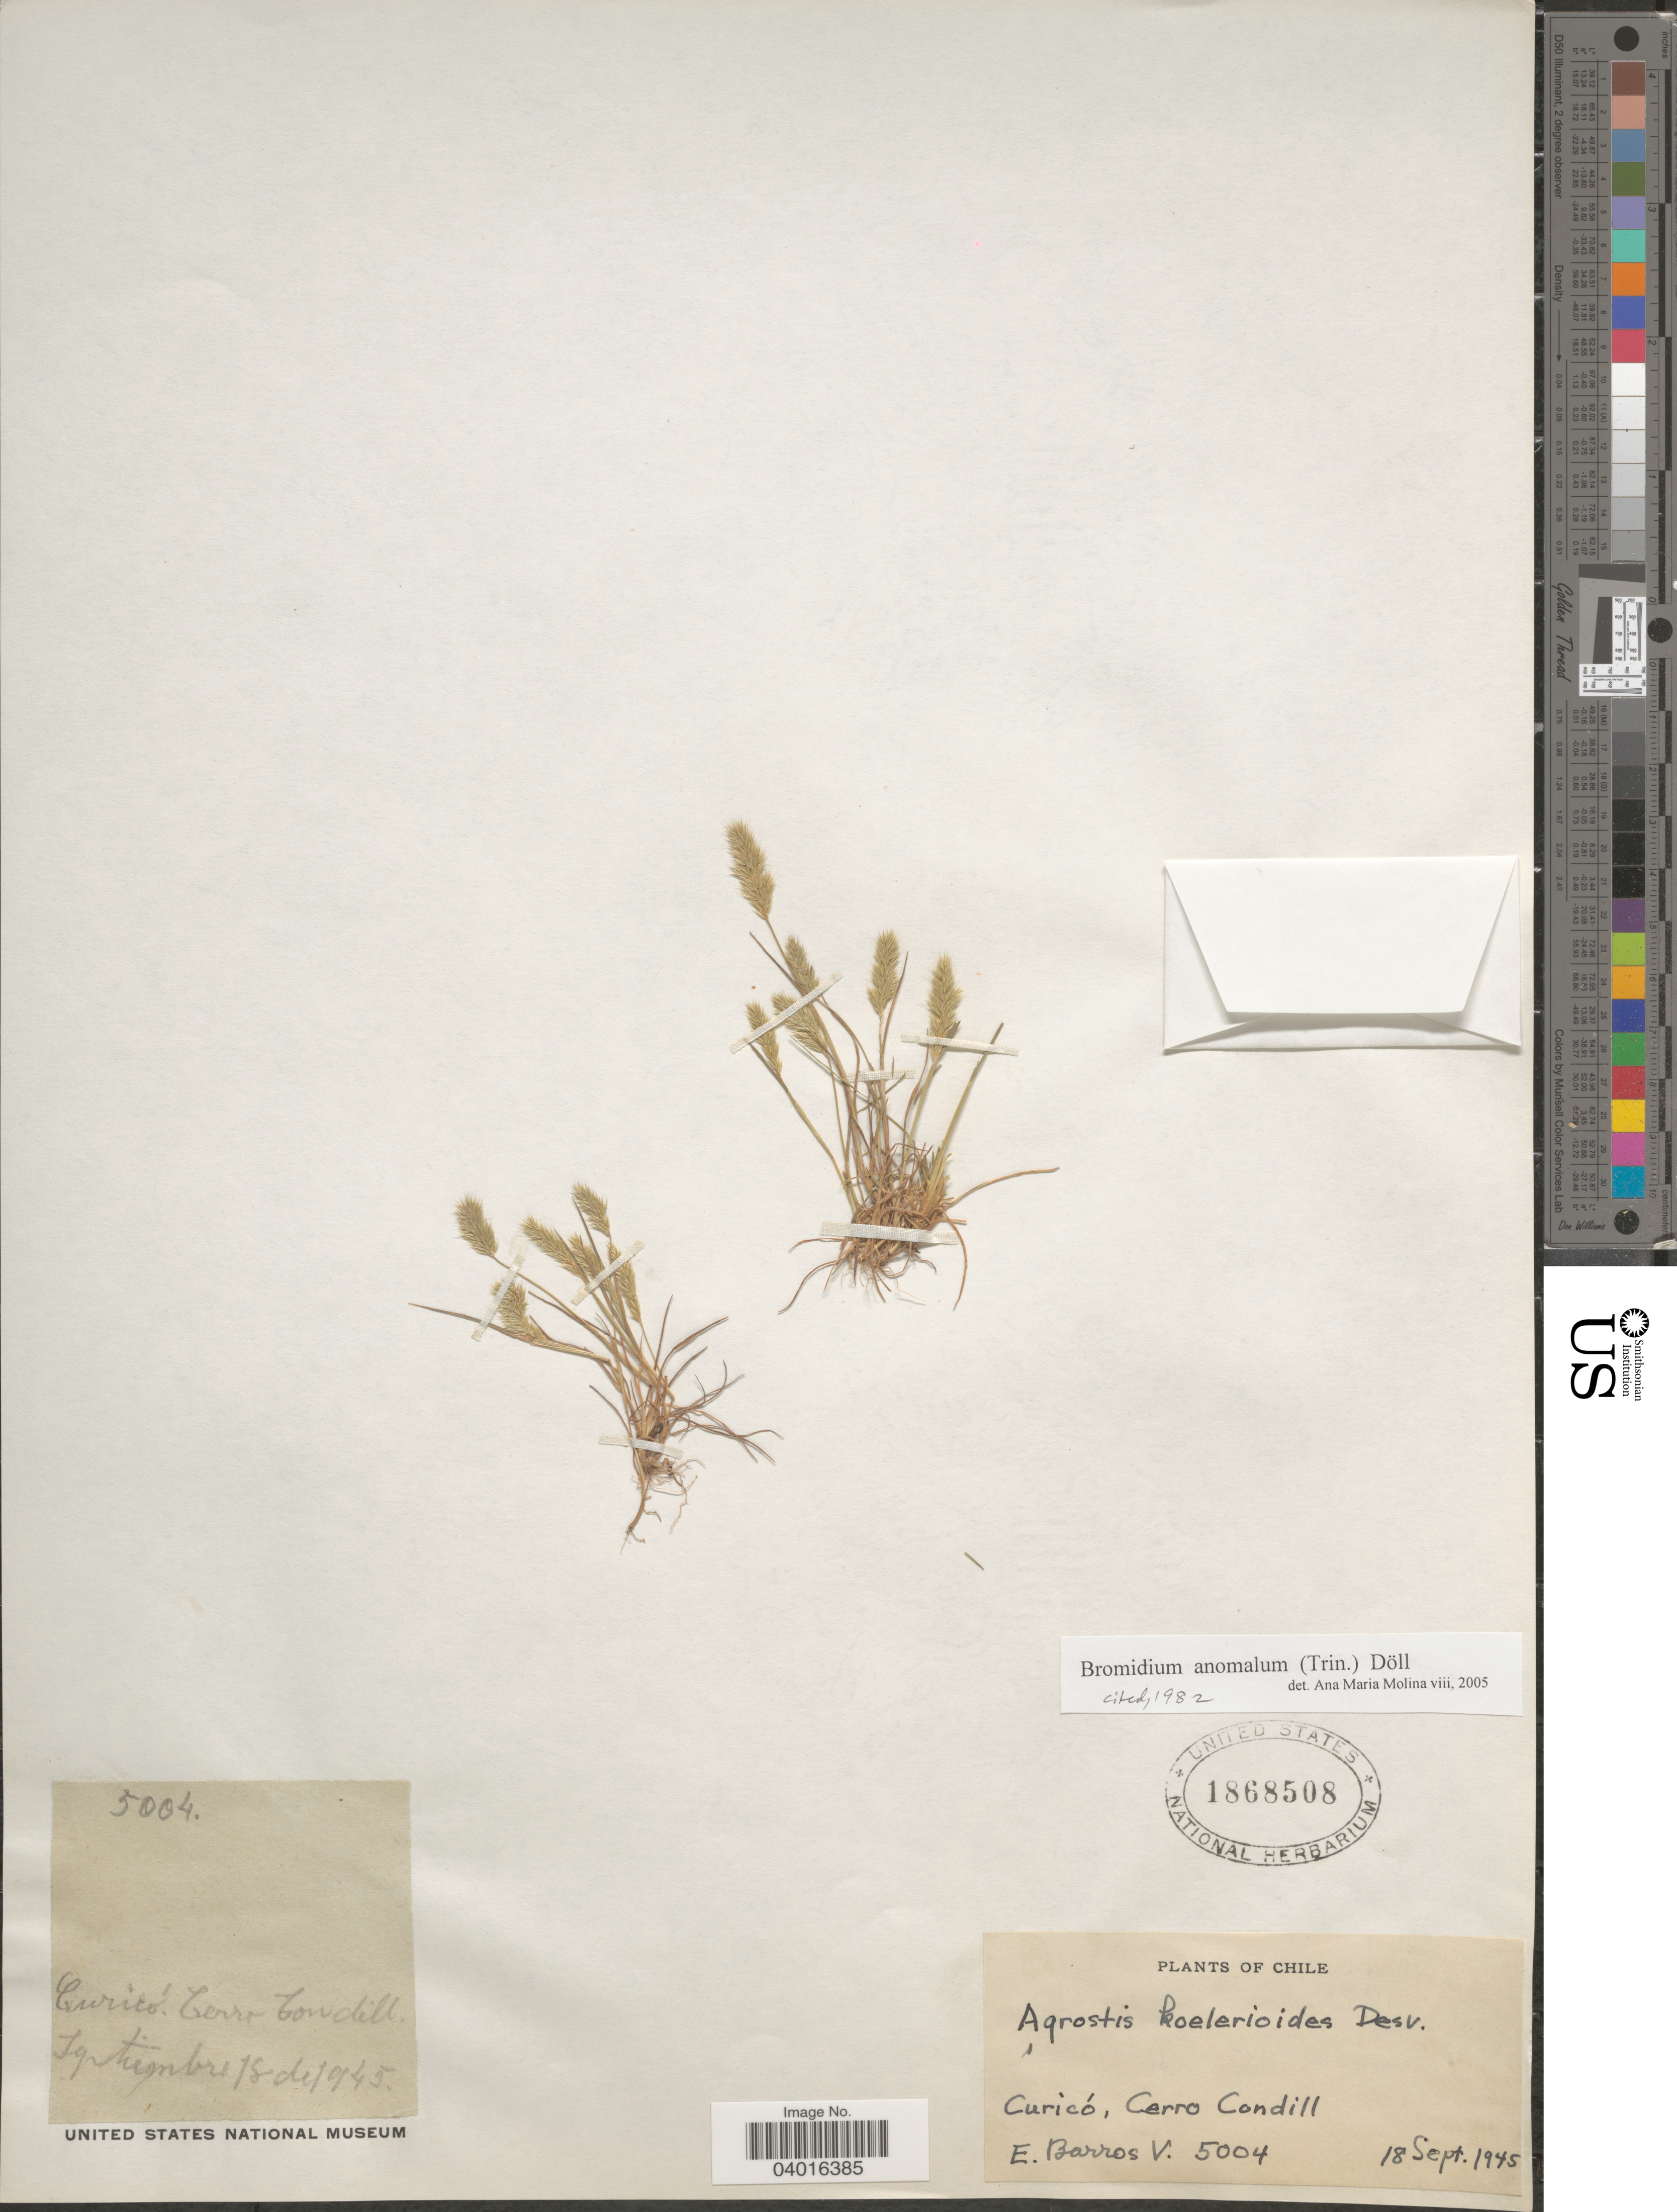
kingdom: Plantae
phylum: Tracheophyta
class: Liliopsida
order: Poales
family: Poaceae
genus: Bromidium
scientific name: Bromidium anomalum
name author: (Trin.) Döll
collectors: E. Barros V.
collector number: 5004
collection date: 1945-09-18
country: Chile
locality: Curicó, Cerro Condill.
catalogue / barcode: US 1868508